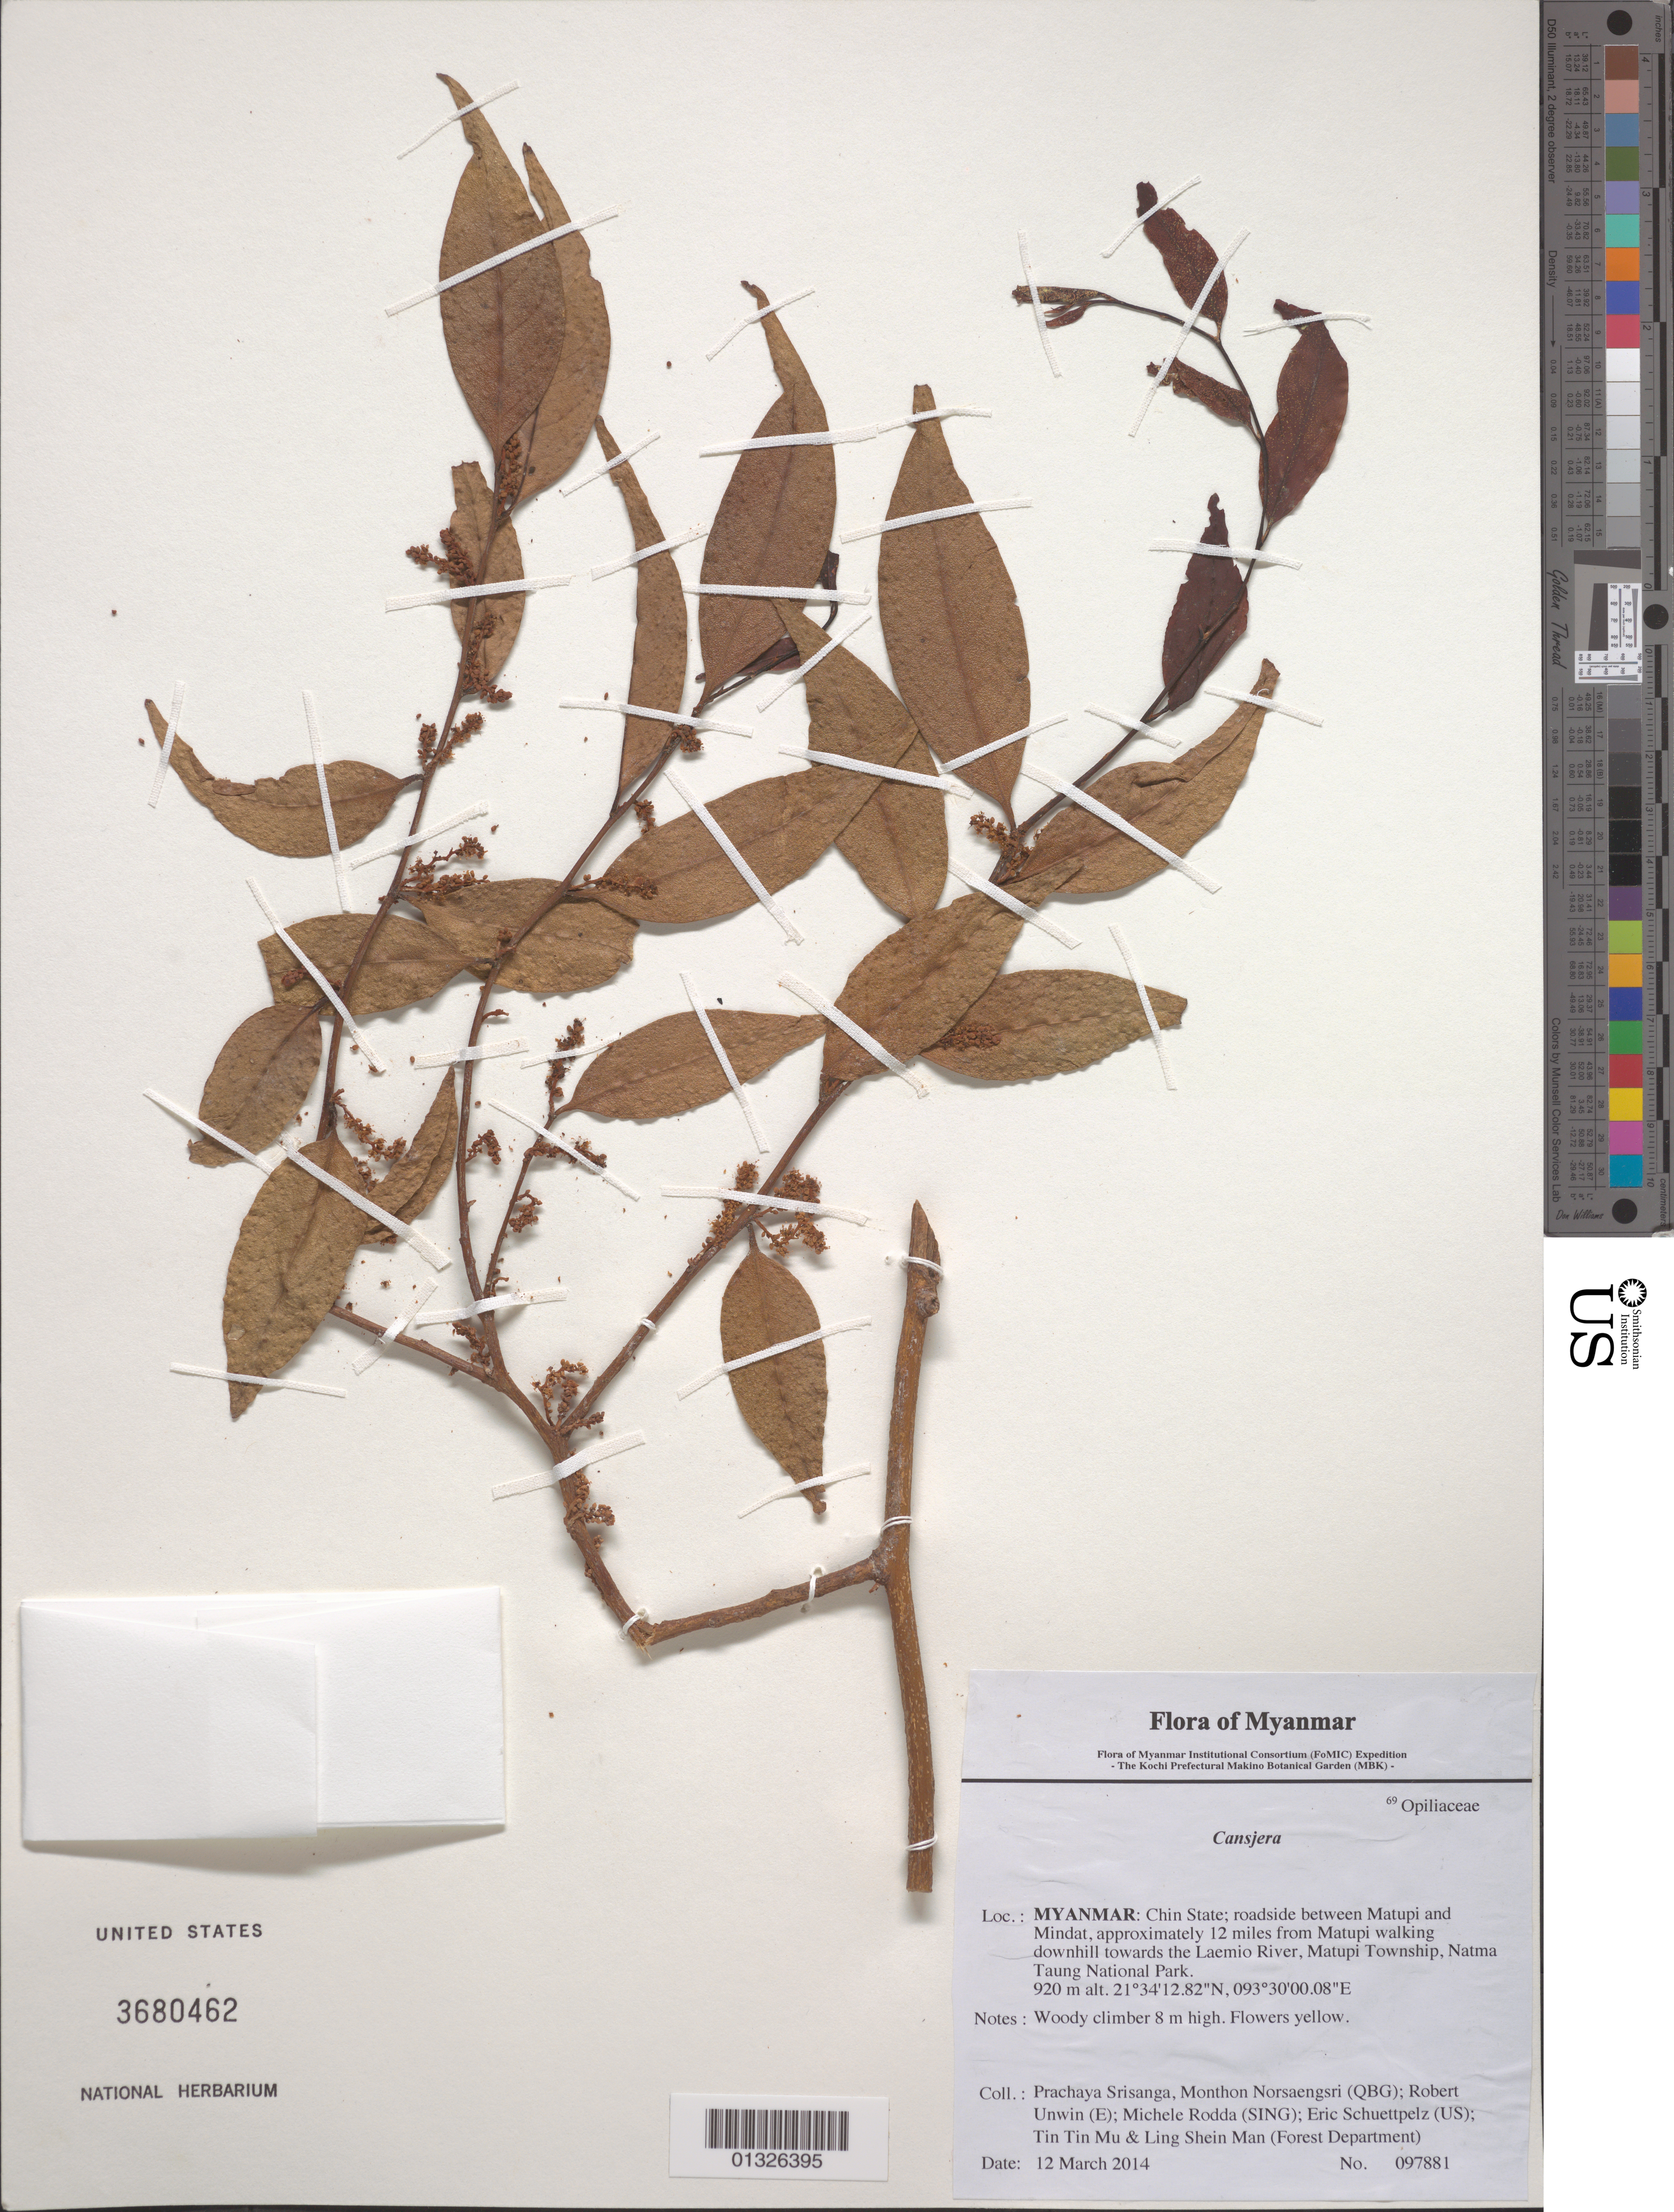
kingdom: Plantae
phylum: Tracheophyta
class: Magnoliopsida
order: Santalales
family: Opiliaceae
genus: Cansjera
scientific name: Cansjera sp.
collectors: P. Srisanga, M. Norsaengsri, R. Unwin, M. Rodda, E. Schuettpelz, Tin Tin Mu & Ling Shein Man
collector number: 97881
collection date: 2014-03-12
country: Myanmar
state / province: Chin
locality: Roadside between Matupi and Mindat, approximately 12 miles from Matupi walking downhill towards the Laemio River, Matupi Township, Natma Taung National Park.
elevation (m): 920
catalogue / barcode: US 3680462